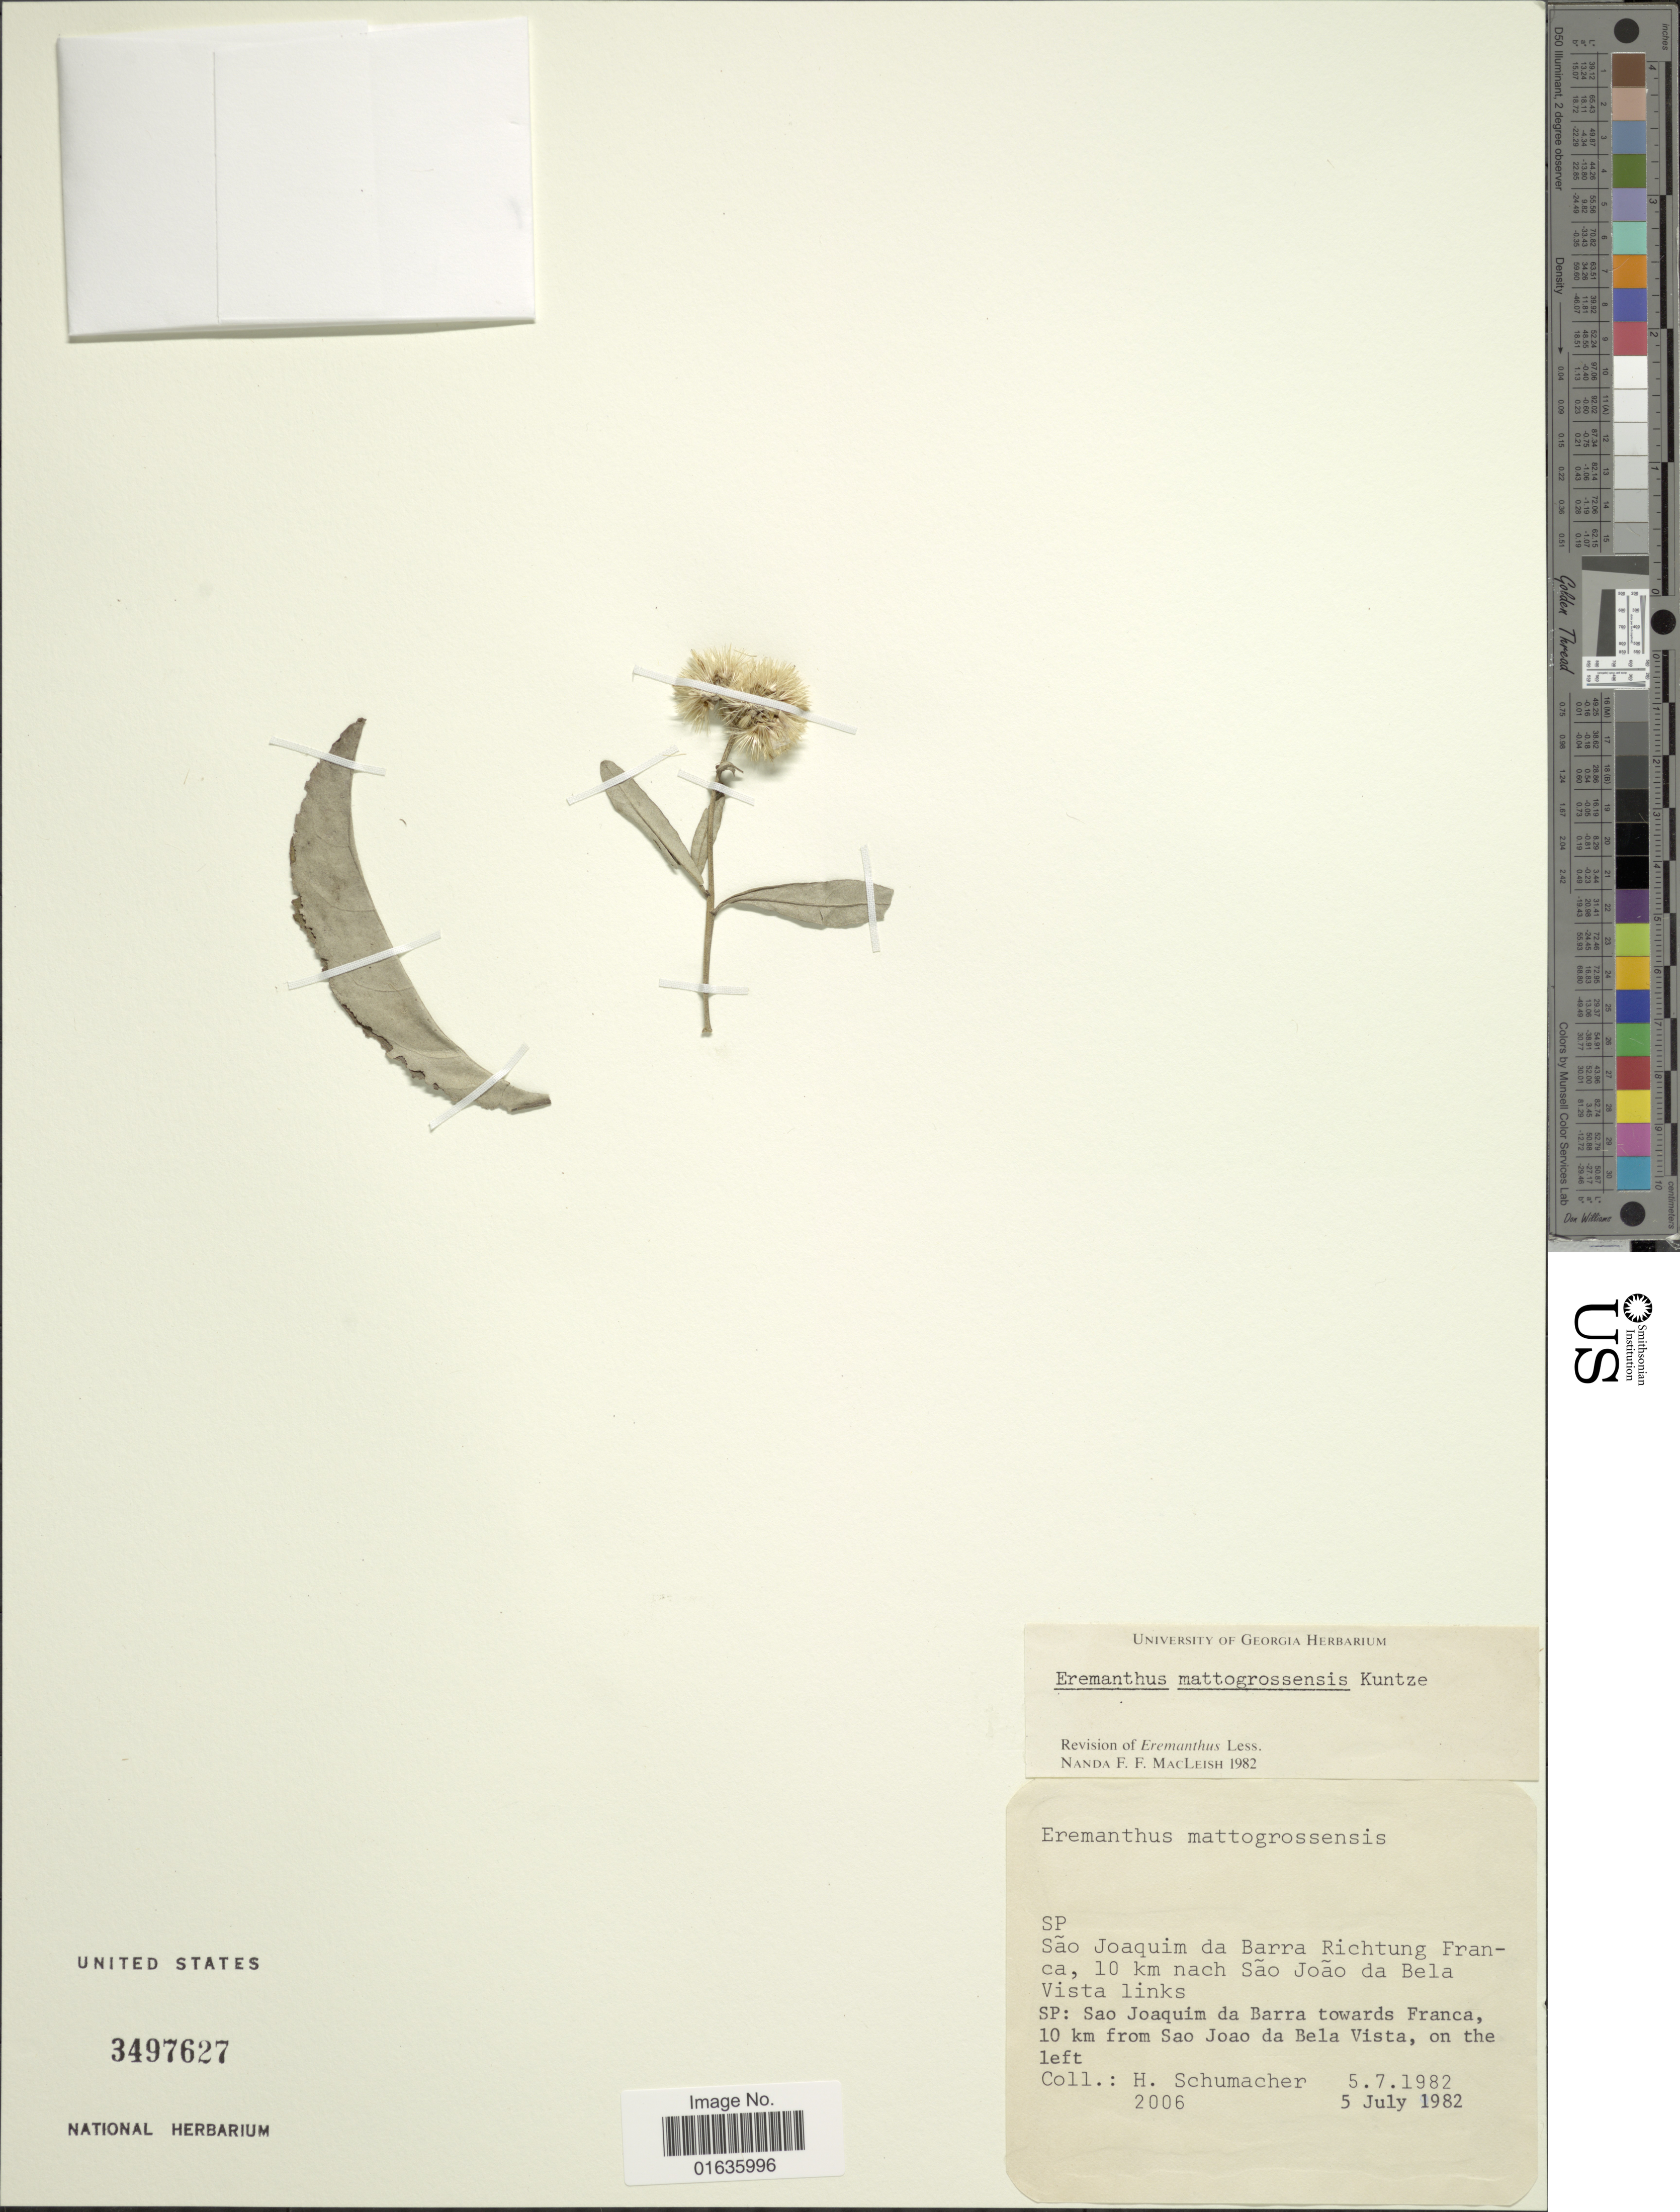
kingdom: Plantae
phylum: Tracheophyta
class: Magnoliopsida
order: Asterales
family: Asteraceae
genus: Eremanthus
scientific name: Eremanthus mattogrossensis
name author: Kuntze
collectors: H. Schumacher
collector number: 2006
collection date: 1982-07-05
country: Brazil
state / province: São Paulo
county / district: São Joaquim da Barra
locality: SP São Joaquim da Barra Richtung Franca, 10 km nach São João da Bela Vista links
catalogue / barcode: US 3497627